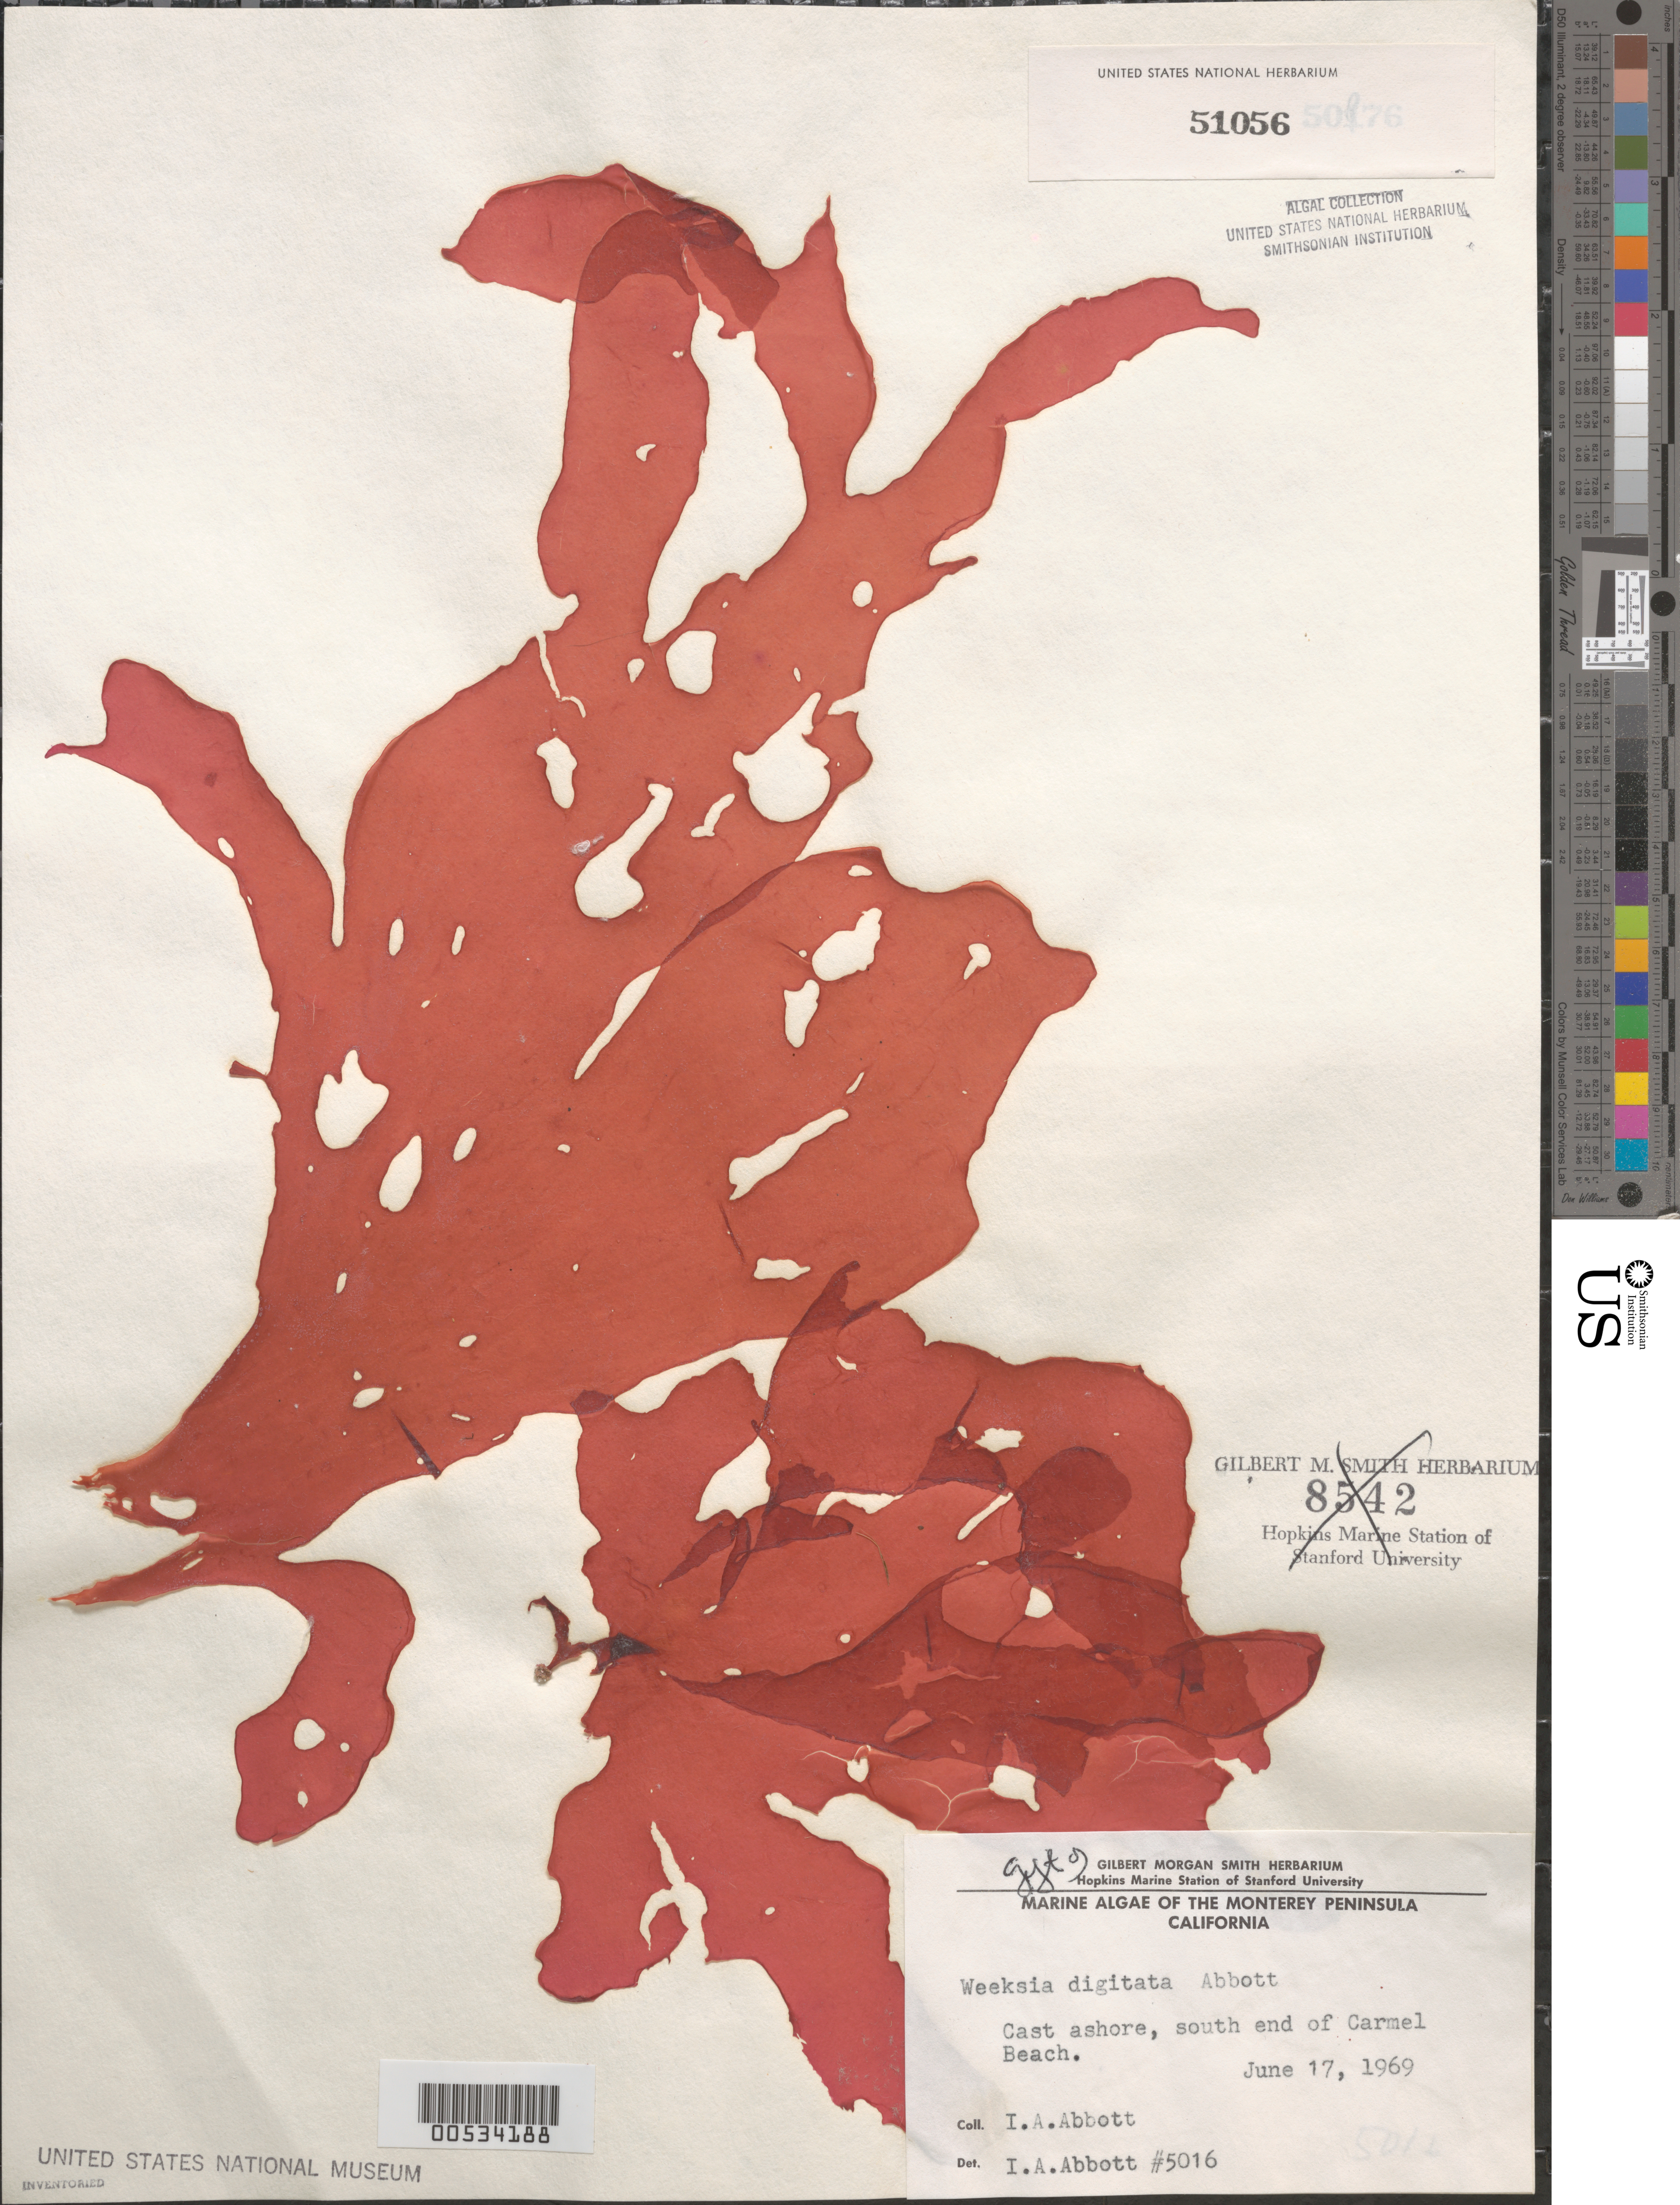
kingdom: Plantae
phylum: Rhodophyta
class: Florideophyceae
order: Gigartinales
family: Dumontiaceae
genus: Weeksia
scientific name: Weeksia digitata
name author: I.A. Abbott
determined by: Abbott, Isabella A.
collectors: I. A. Abbott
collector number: IAA 5016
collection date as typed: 17 Jun 1969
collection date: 1969-06-17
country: United States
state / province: California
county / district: Monterey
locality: Carmel Beach, south end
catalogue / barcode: US 51056